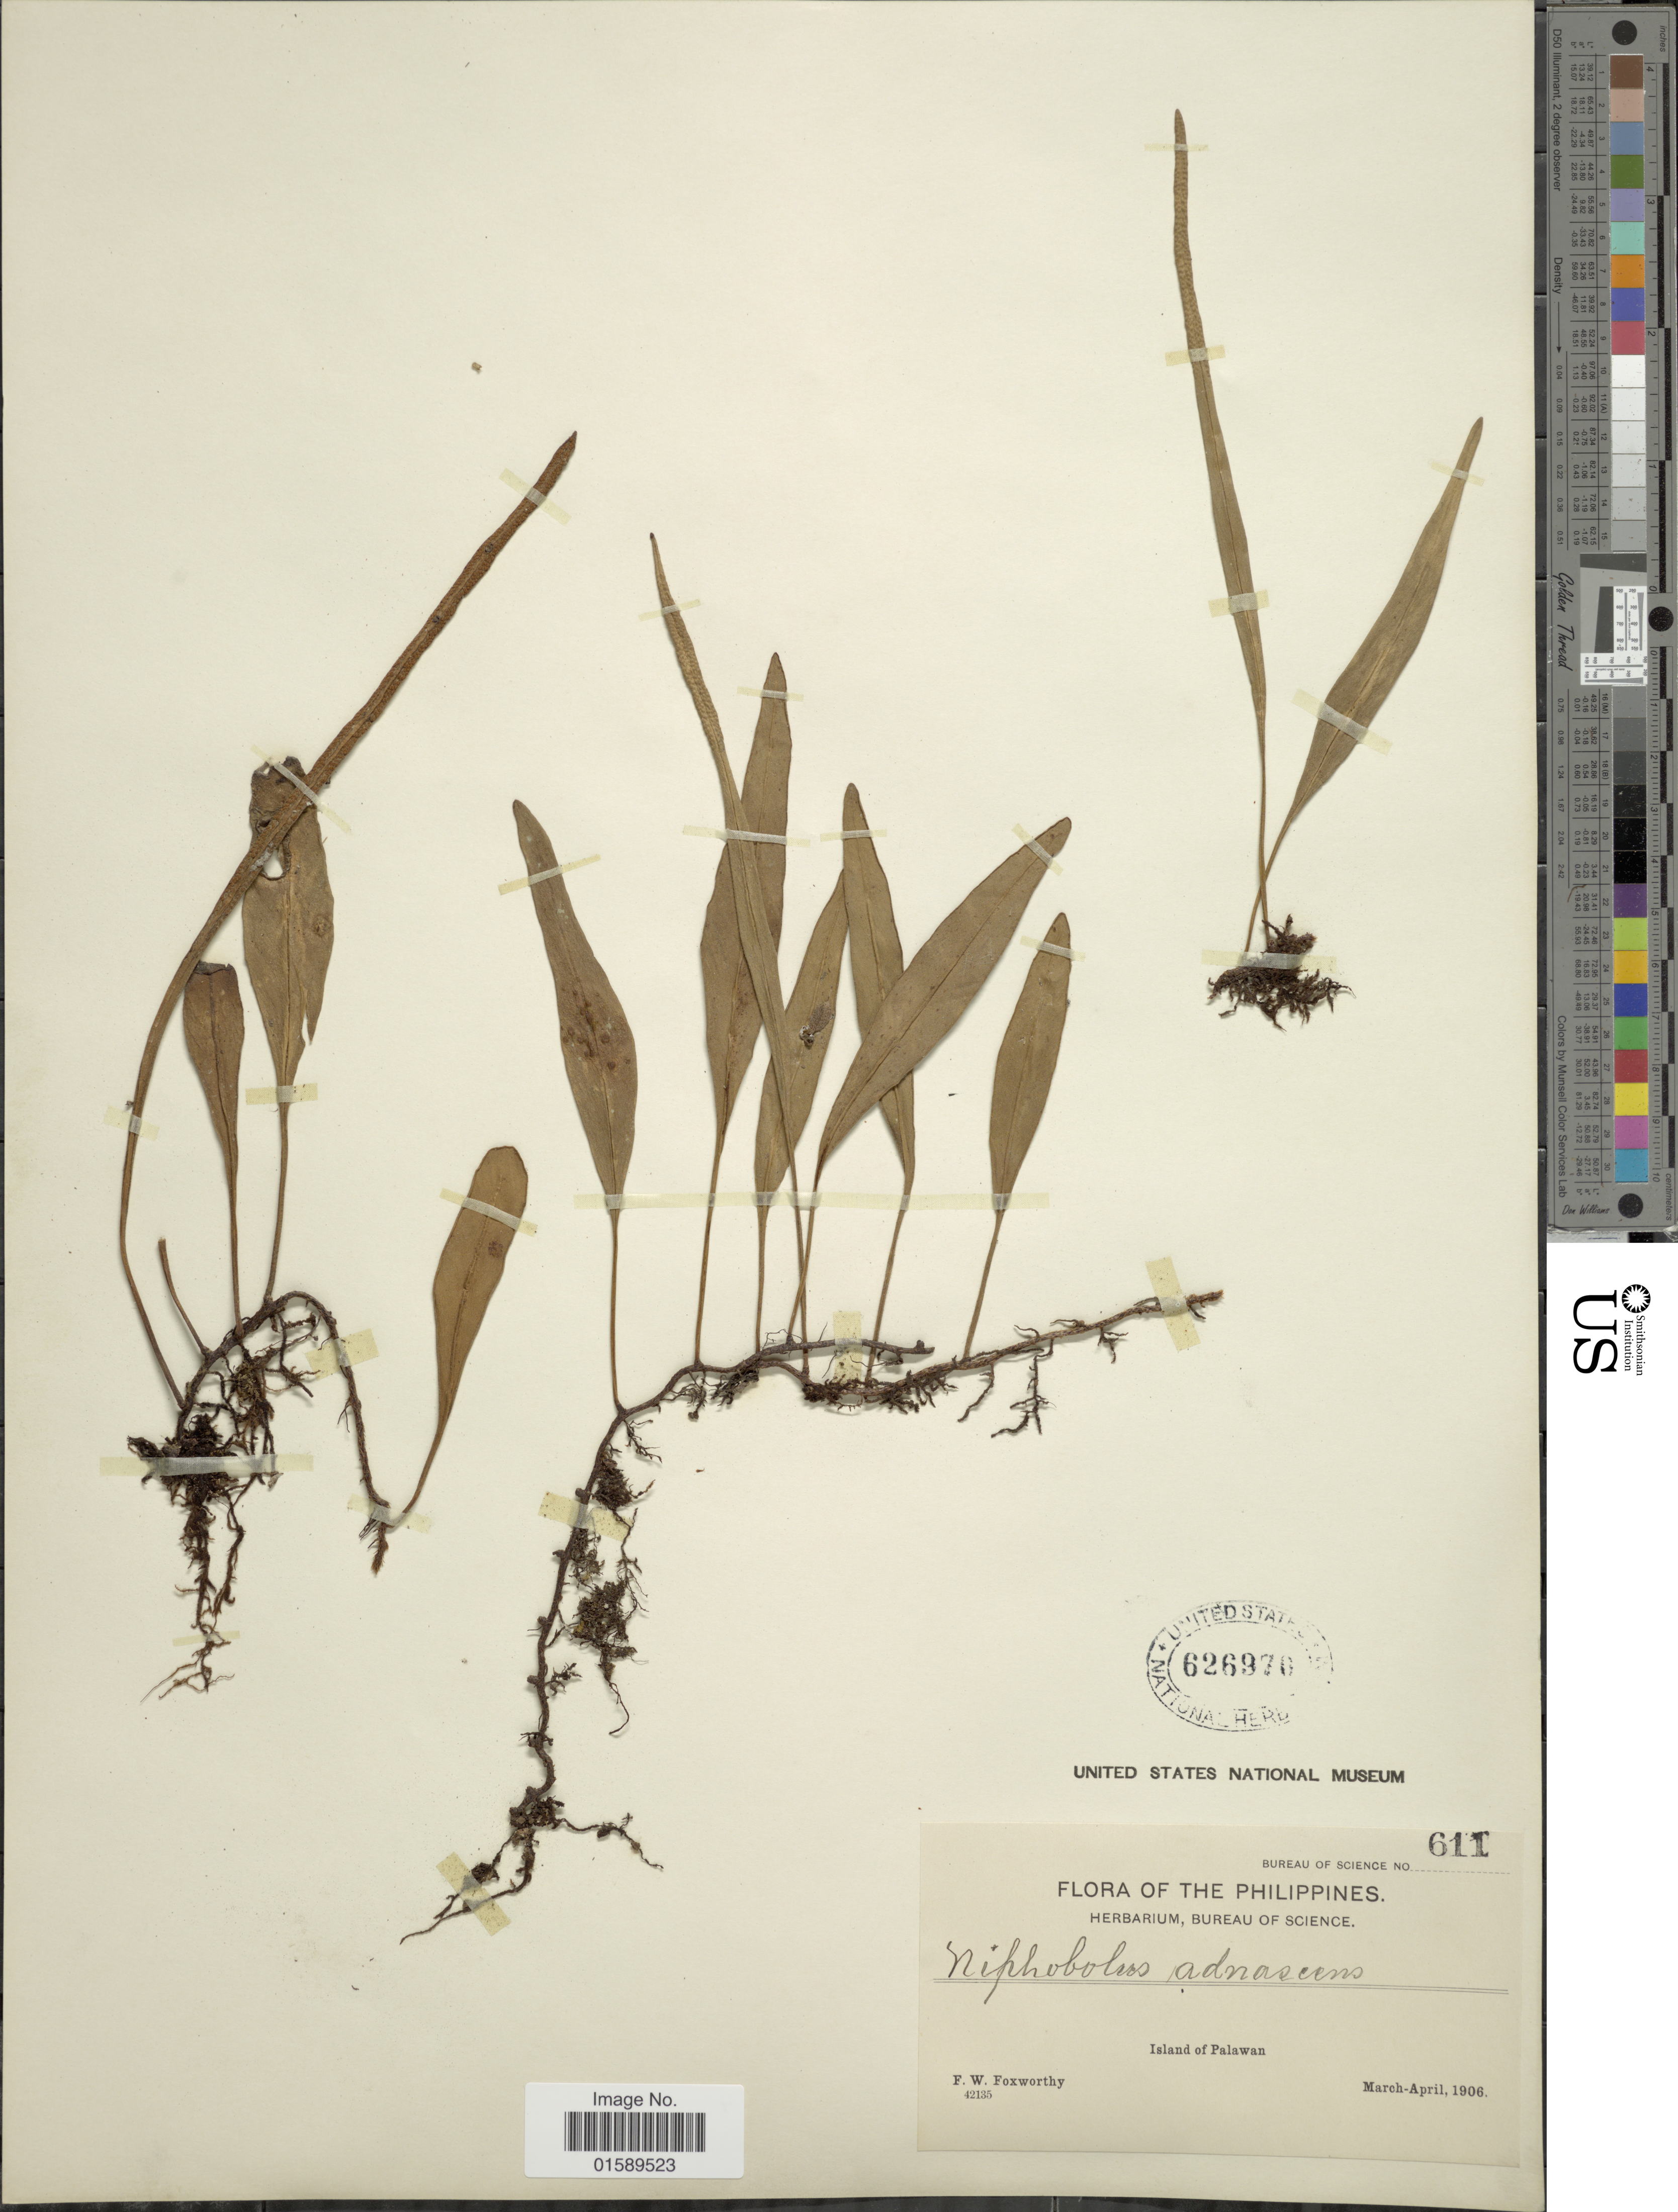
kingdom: Plantae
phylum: Tracheophyta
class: Polypodiopsida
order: Polypodiales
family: Polypodiaceae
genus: Pyrrosia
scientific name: Pyrrosia lanceolata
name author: (L.) Farw.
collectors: F. W. Foxworthy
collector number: Bureau of science 611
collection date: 1906-03/1906-04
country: Philippines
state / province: Mimaropa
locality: Island of Palawan.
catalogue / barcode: US 626970